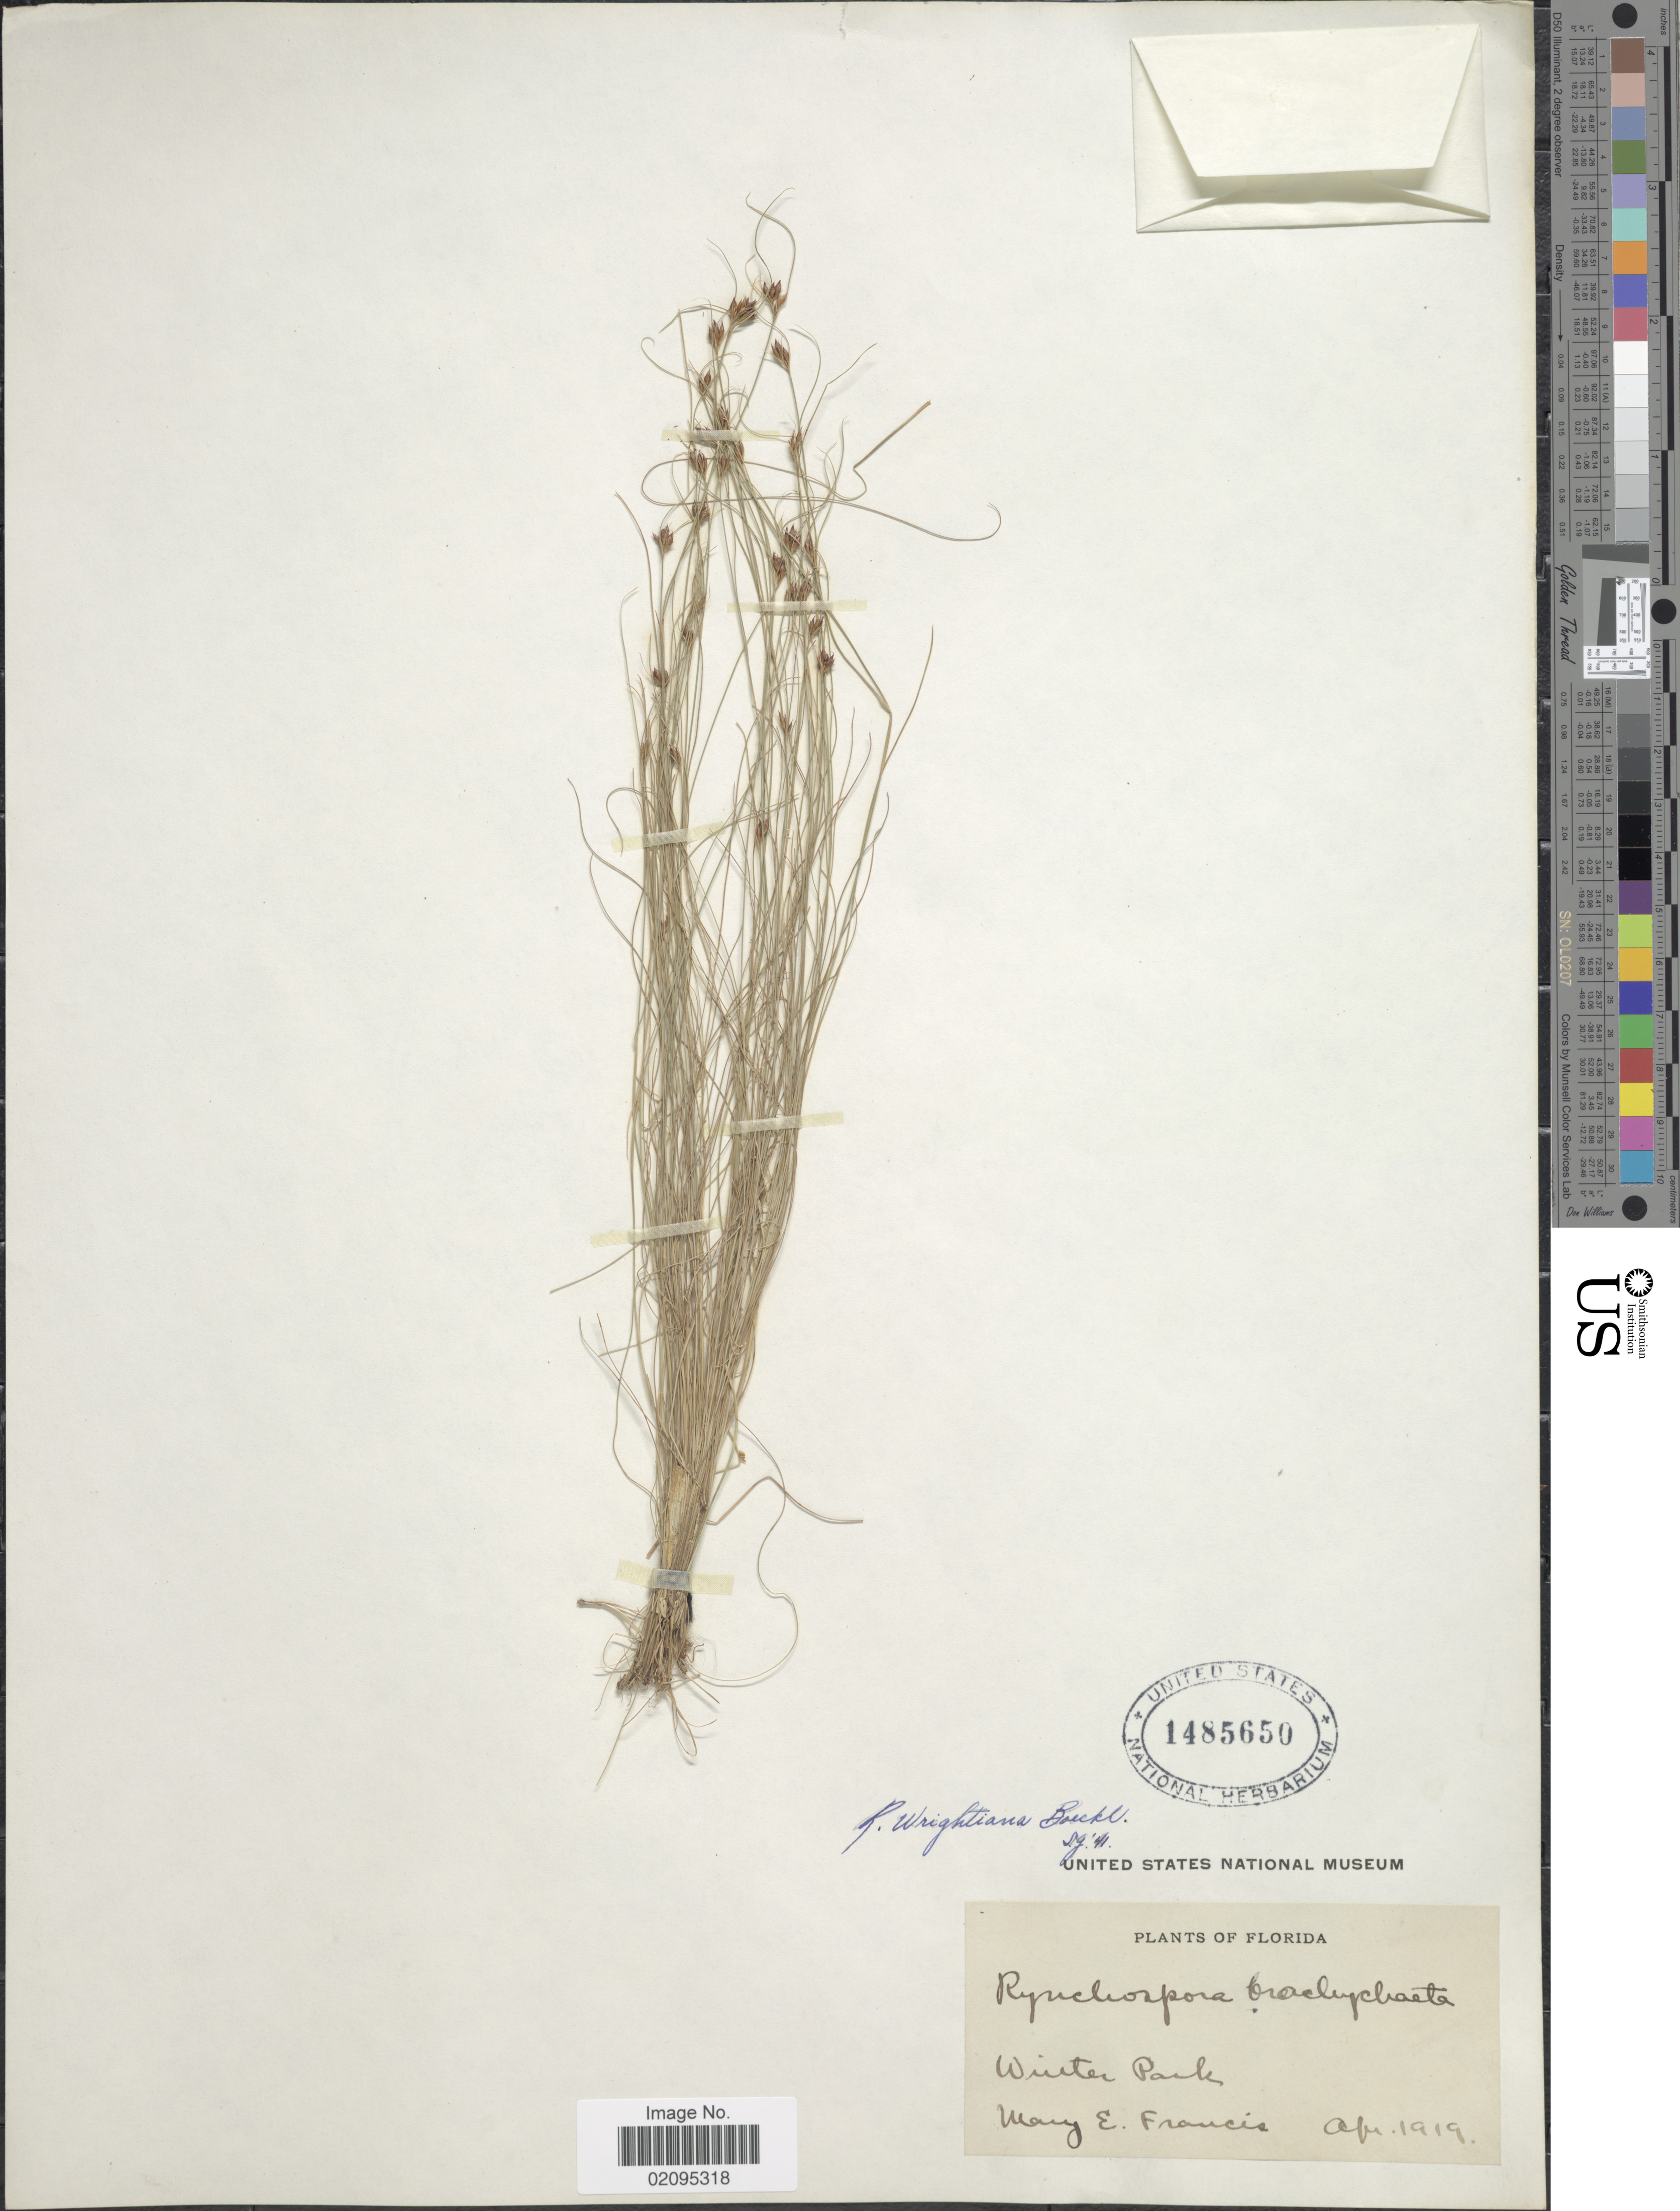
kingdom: Plantae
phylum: Tracheophyta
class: Liliopsida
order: Poales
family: Cyperaceae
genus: Rhynchospora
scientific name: Rhynchospora wrightiana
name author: Boeckeler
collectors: M. E. Francis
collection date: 1919-04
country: United States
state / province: Florida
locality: Winter Park.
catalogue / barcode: US 1485650